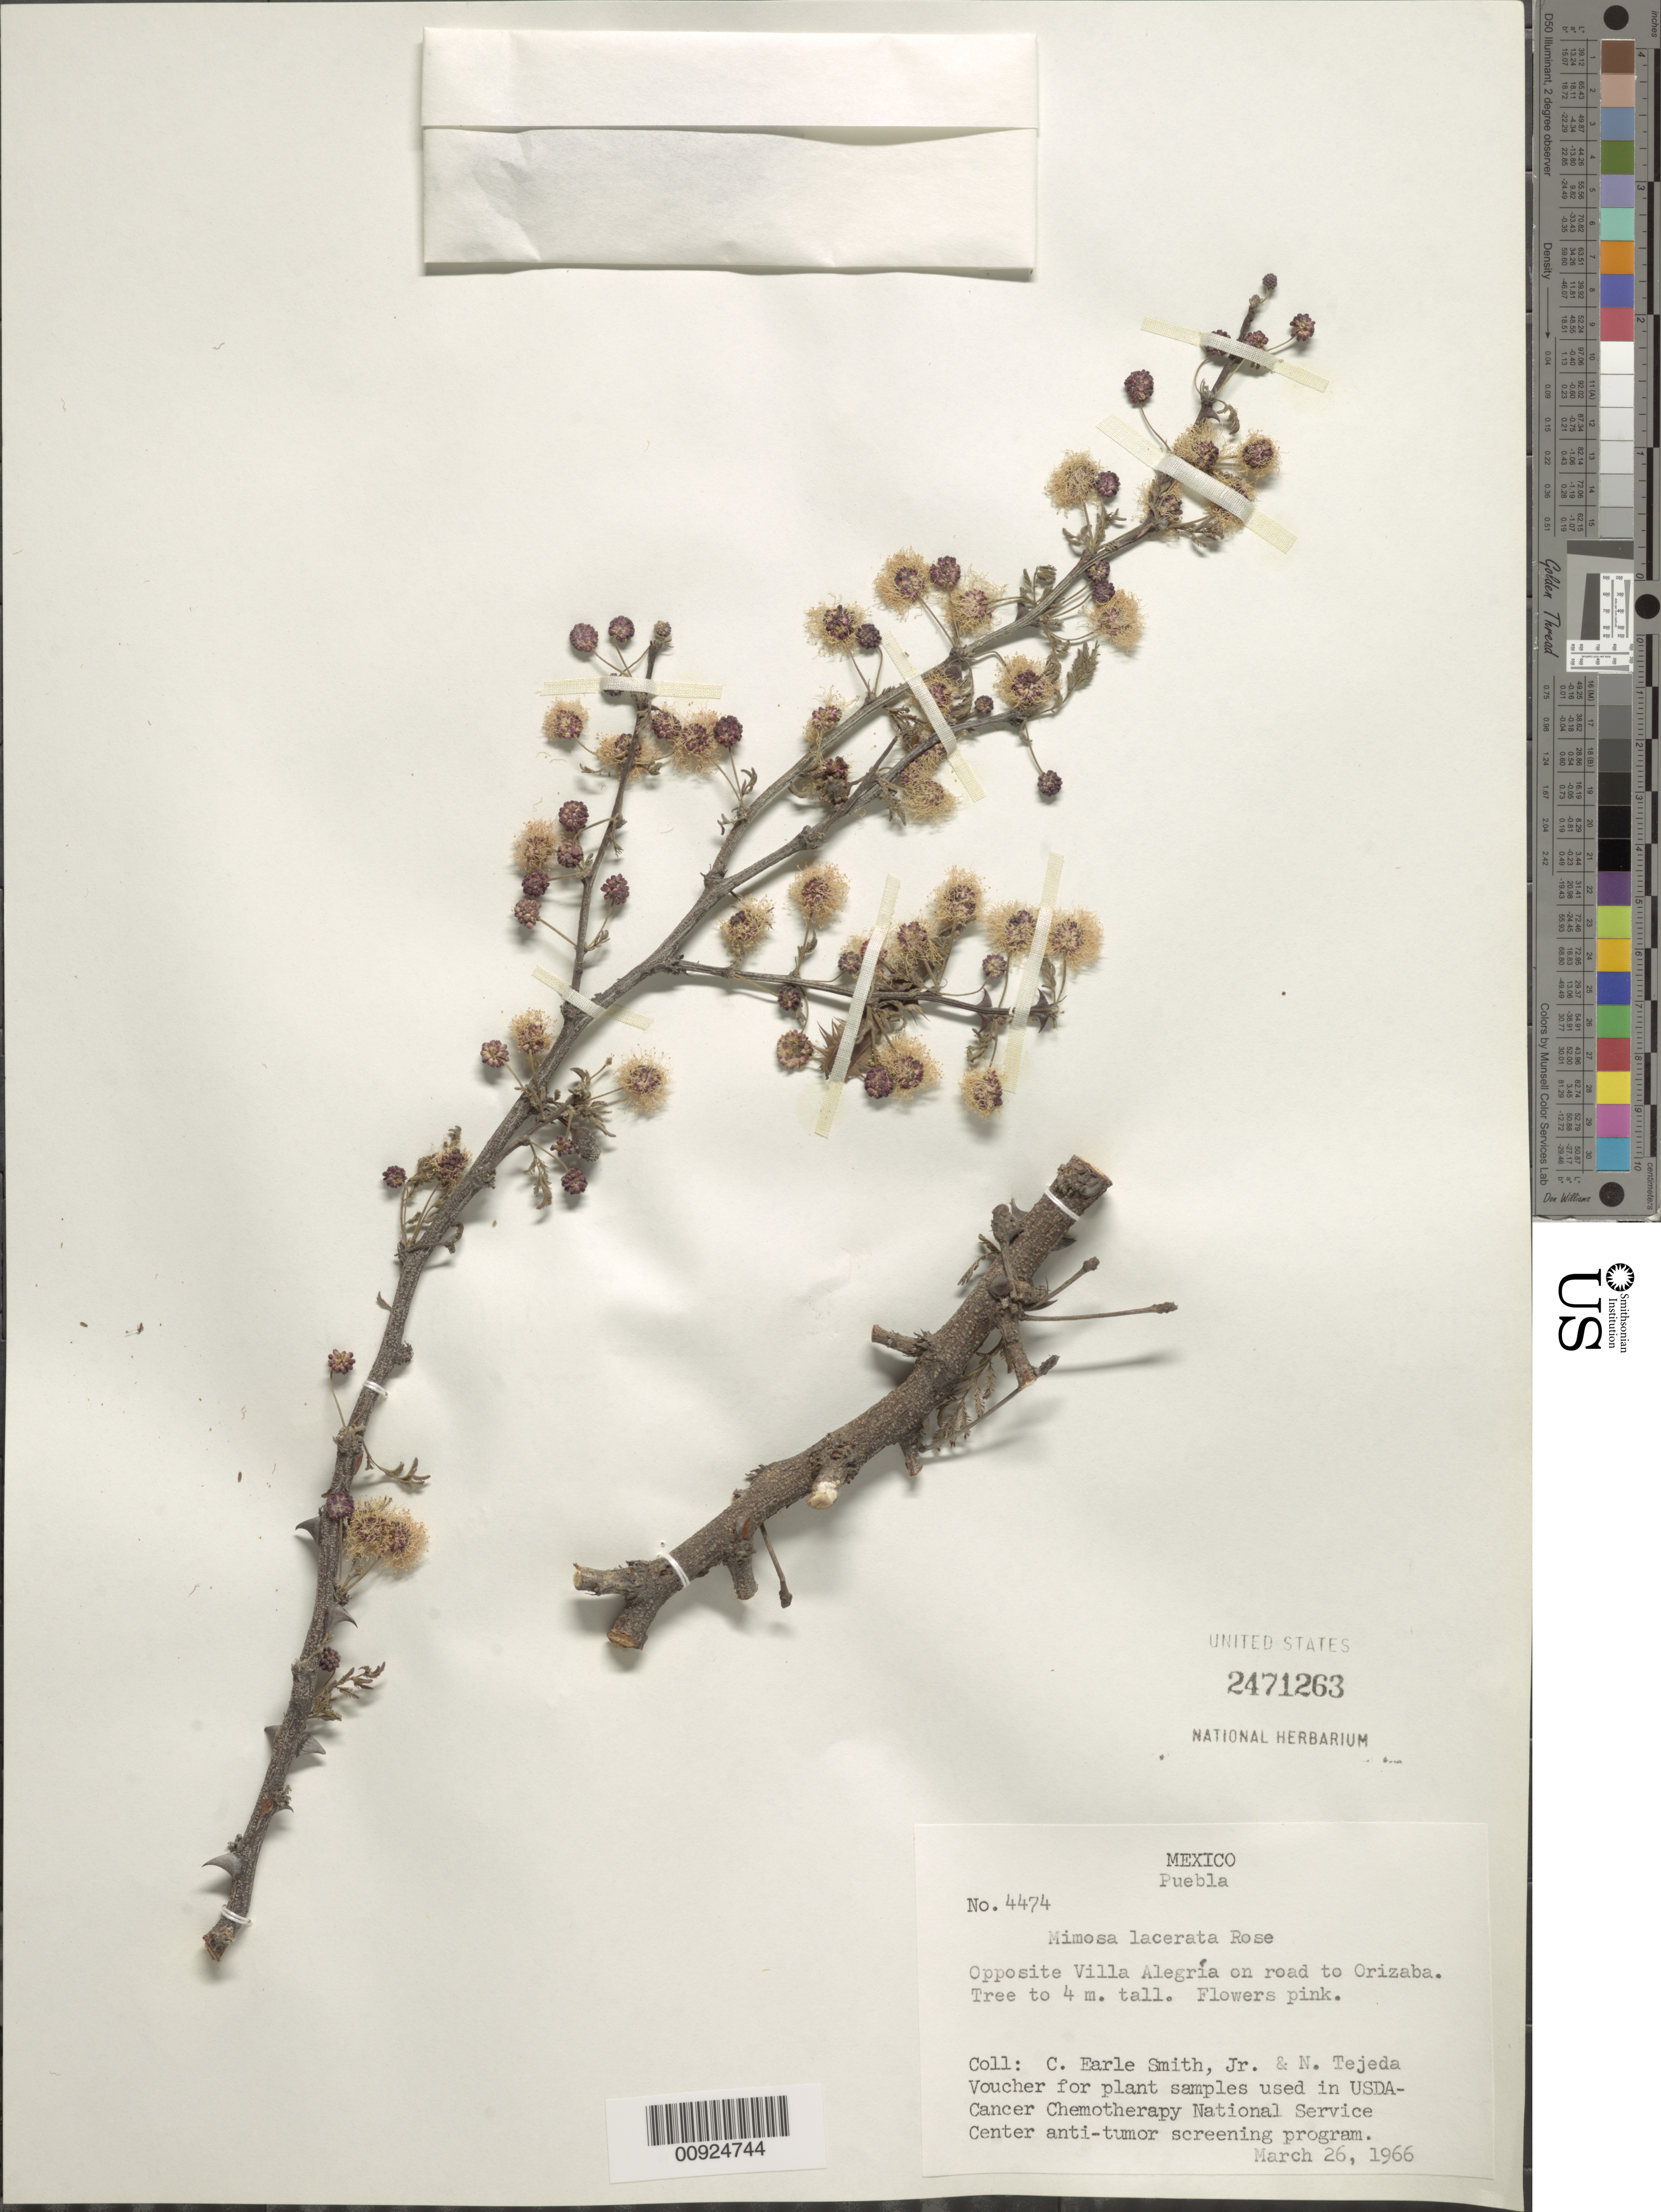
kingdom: Plantae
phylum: Tracheophyta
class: Magnoliopsida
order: Fabales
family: Fabaceae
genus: Mimosa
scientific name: Mimosa lacerata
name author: Rose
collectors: C. E. Smith Jr. & N. Tejeda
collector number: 4474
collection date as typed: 26 Mar 1966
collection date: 1966-03-26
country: Mexico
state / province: Puebla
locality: Opposite Villa Alegria on road to Orizaba.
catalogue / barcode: US 2471263